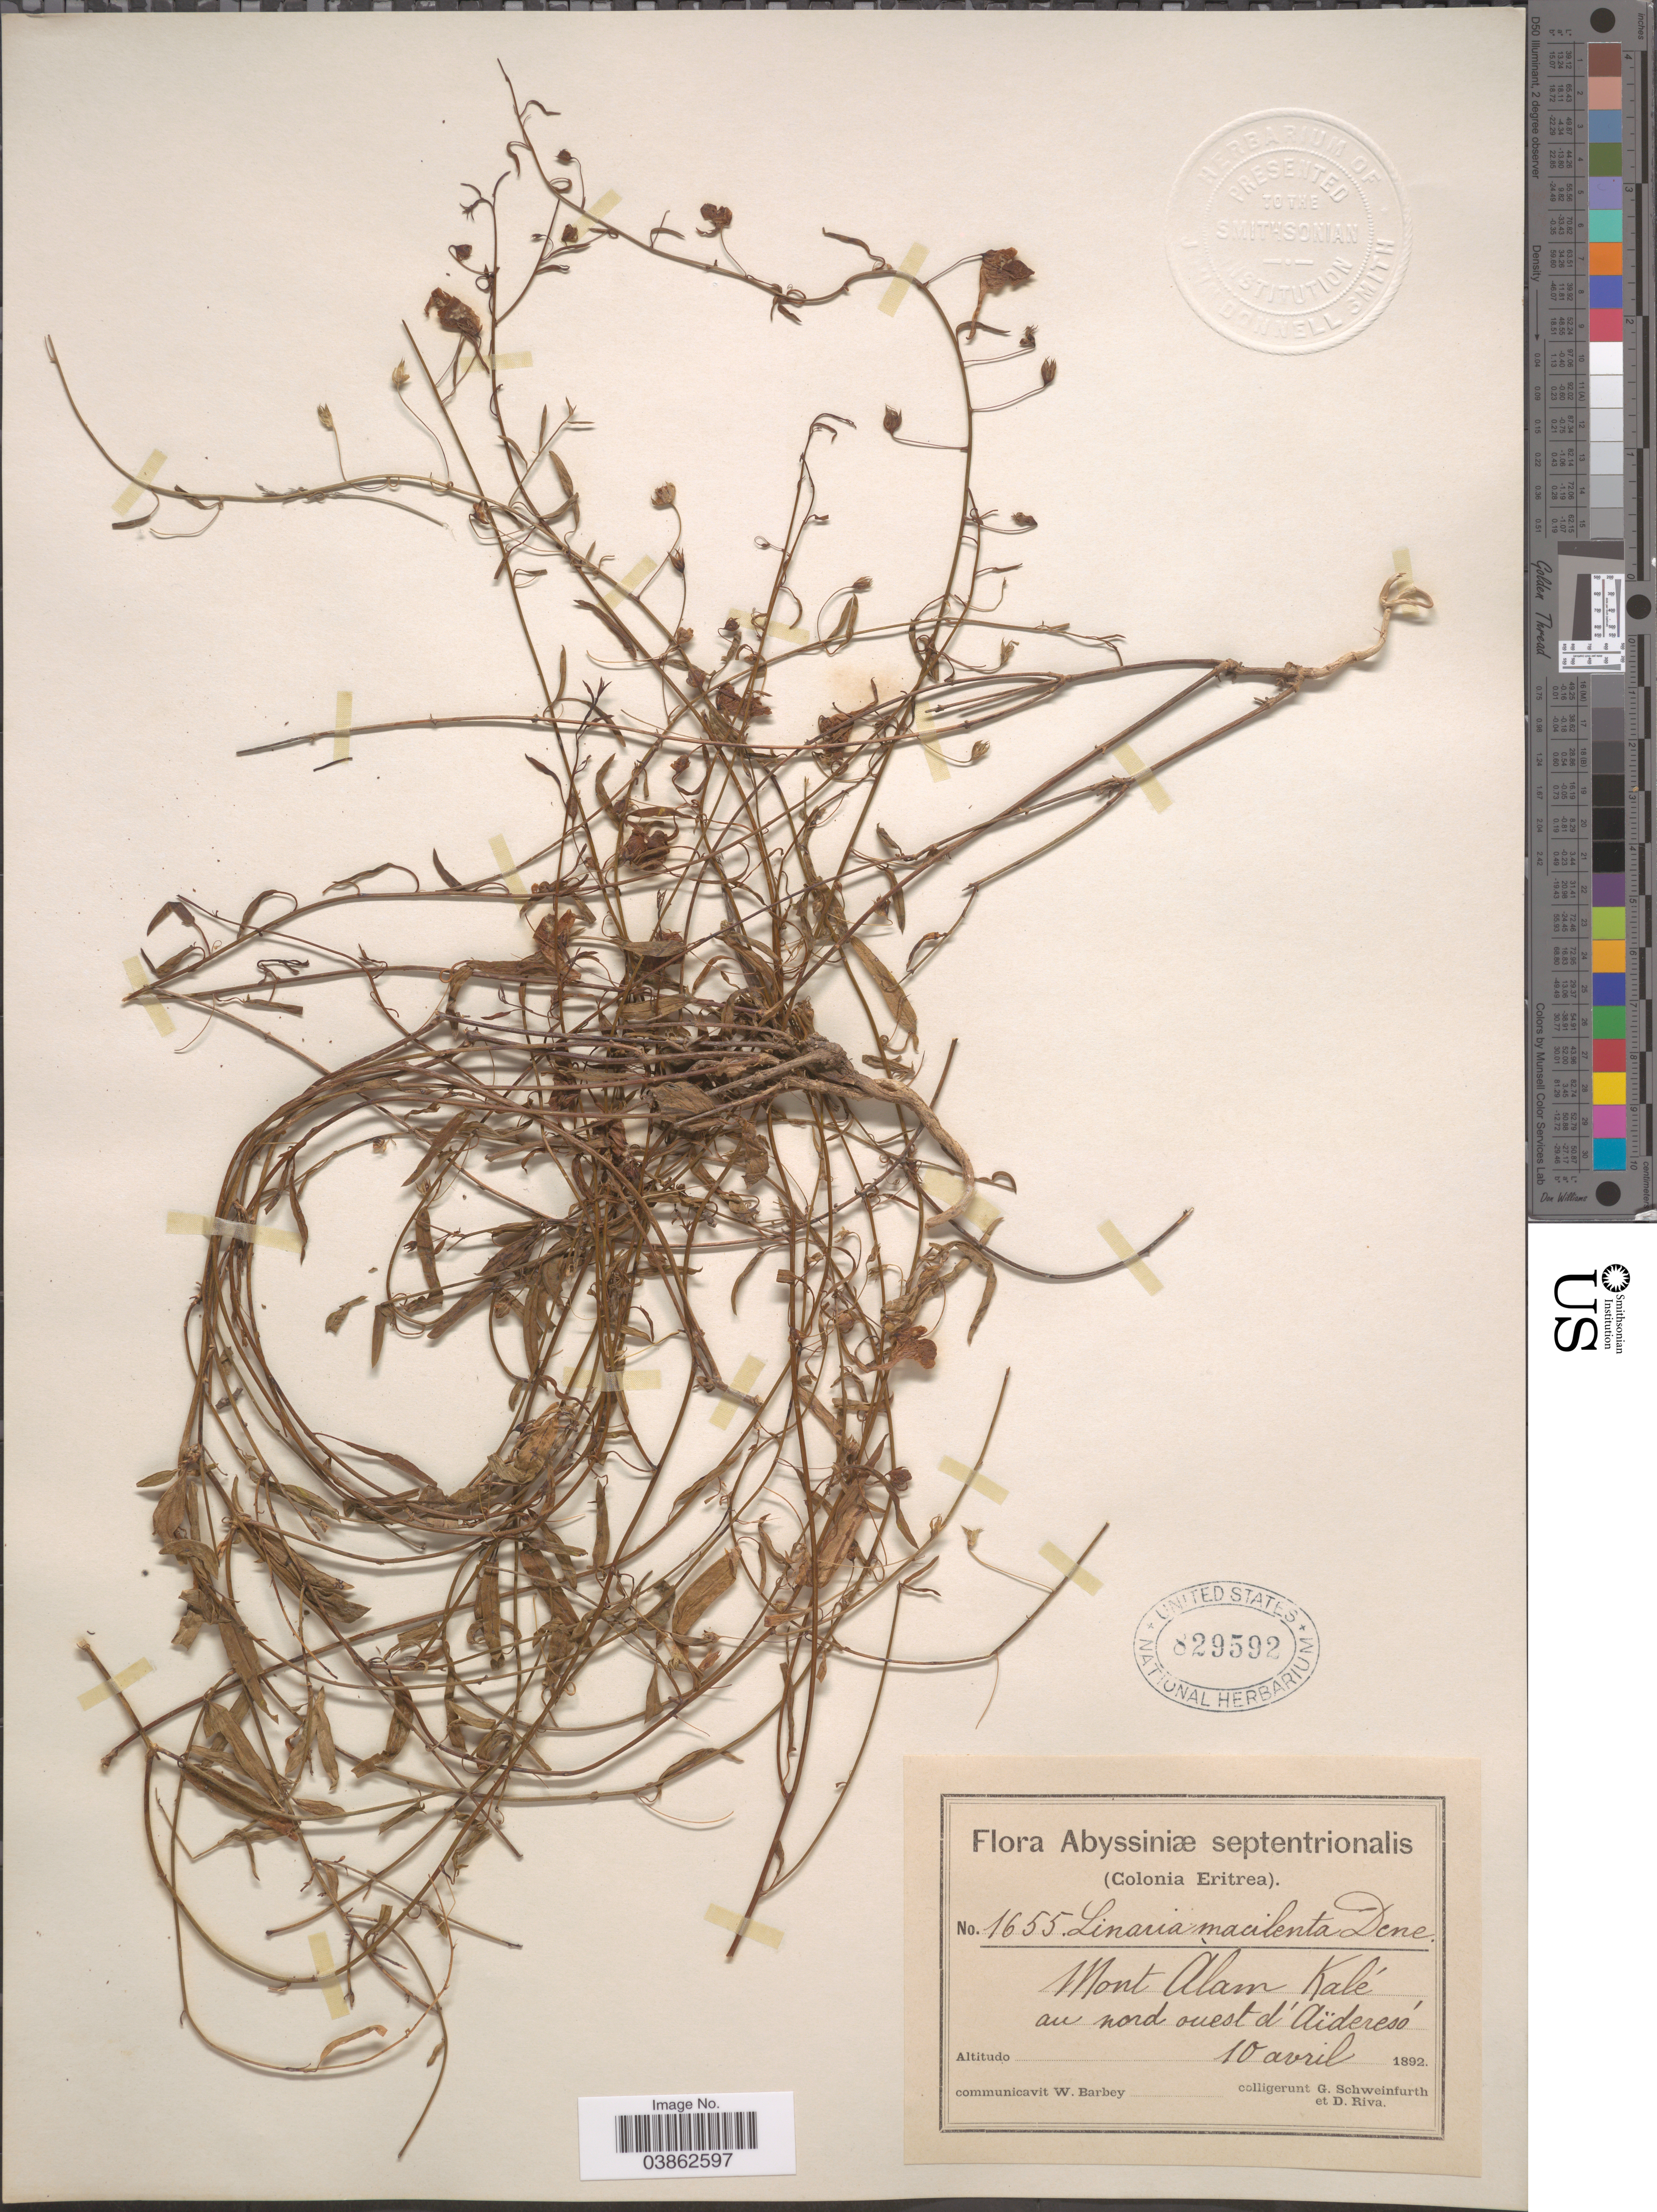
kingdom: Plantae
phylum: Tracheophyta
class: Magnoliopsida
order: Lamiales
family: Plantaginaceae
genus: Elatinoides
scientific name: Elatinoides lanigera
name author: (Desf.) Cout.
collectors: G. A. Schweinfurth (herbarium) & D. Riva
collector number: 1655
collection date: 1892-04-10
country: Eritrea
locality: Abyssiniæ septentrionalis (Colonia Eritrea). Mont Alam Kalé au nord ouest d'Aïderesó.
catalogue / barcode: US 829592